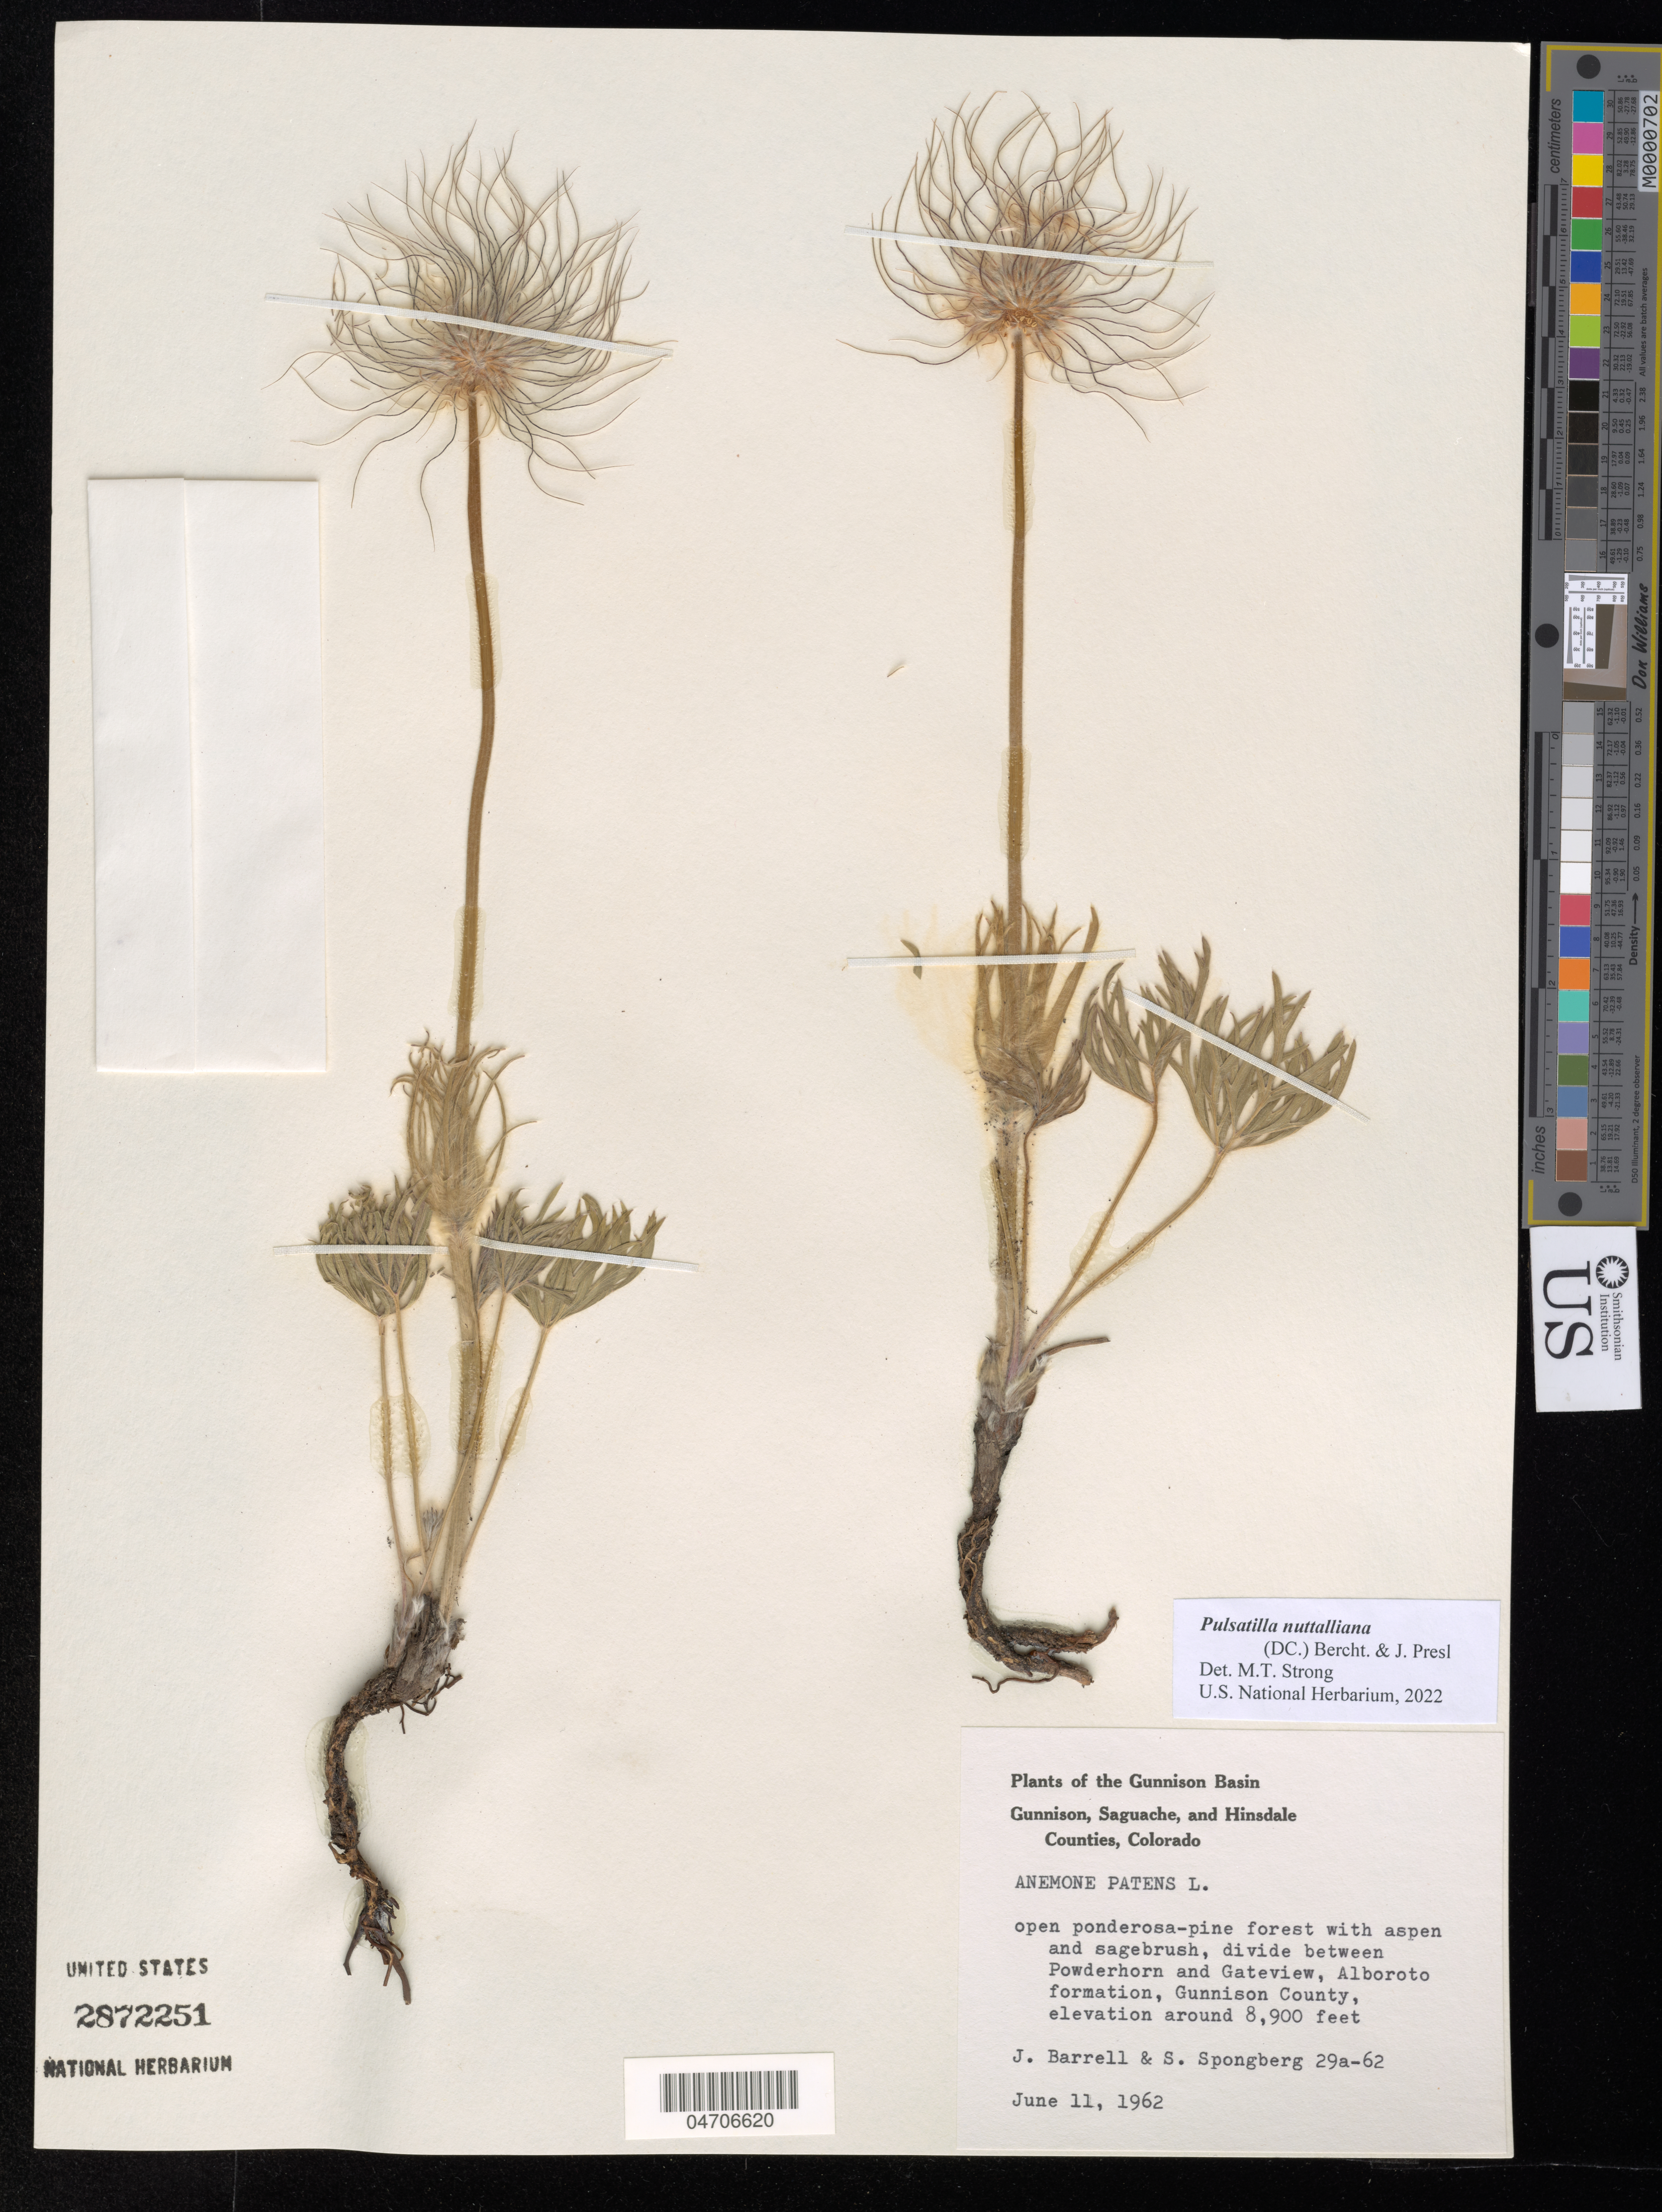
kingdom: Plantae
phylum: Tracheophyta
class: Magnoliopsida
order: Ranunculales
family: Ranunculaceae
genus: Pulsatilla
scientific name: Pulsatilla nuttalliana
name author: (DC.) Bercht. & J. Presl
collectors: J. Barrell & S. A.Spongberg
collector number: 29a-62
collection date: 1962-06-11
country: United States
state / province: Colorado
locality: The Gunnison Basin. Divide between Powderhorn and Gateview, Alboroto formation, Gunnison County.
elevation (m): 2713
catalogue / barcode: US 2872251